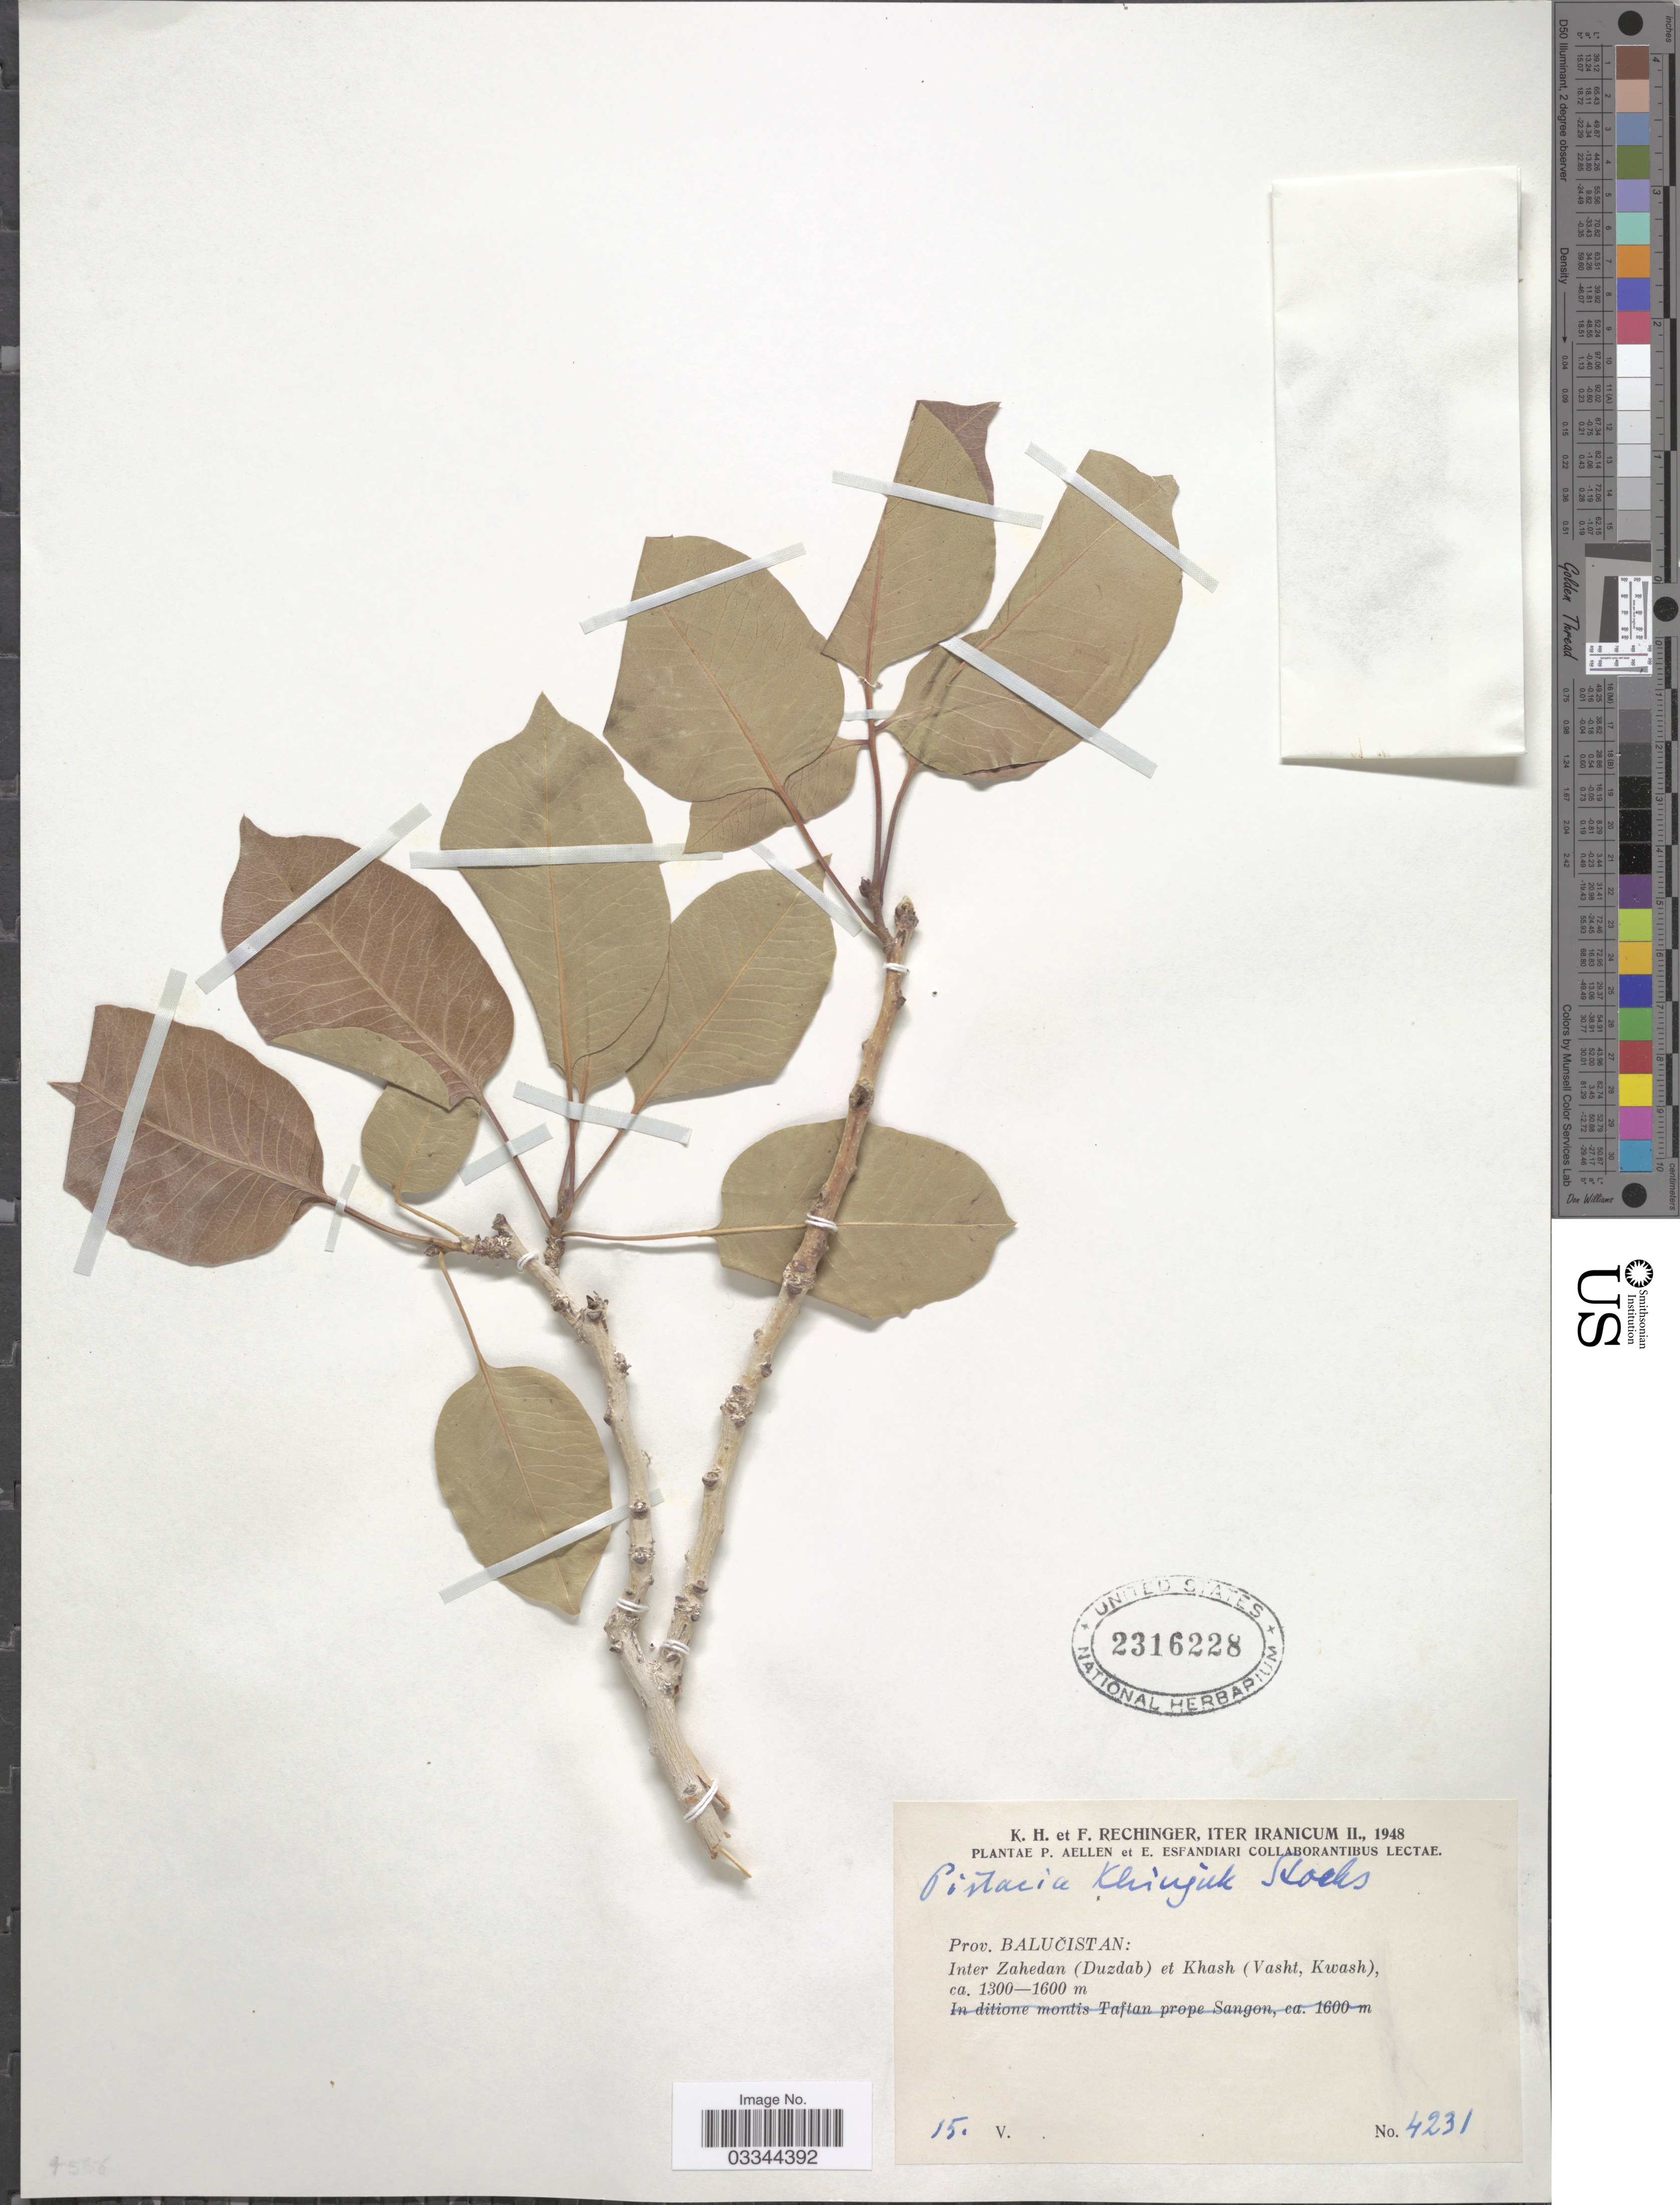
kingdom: Plantae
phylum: Tracheophyta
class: Magnoliopsida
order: Sapindales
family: Anacardiaceae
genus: Pistacia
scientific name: Pistacia khinjuk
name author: Stocks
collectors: K. H. Rechinger & F. Rechinger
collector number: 4231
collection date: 1948-05-15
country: Iran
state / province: Sistan and Baluchistan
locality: Iter Iranicum. Prov. Balučistan: Inter Zahedan (Duzdab) et Khash (Vasht, Kwash).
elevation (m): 1300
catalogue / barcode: US 2316228